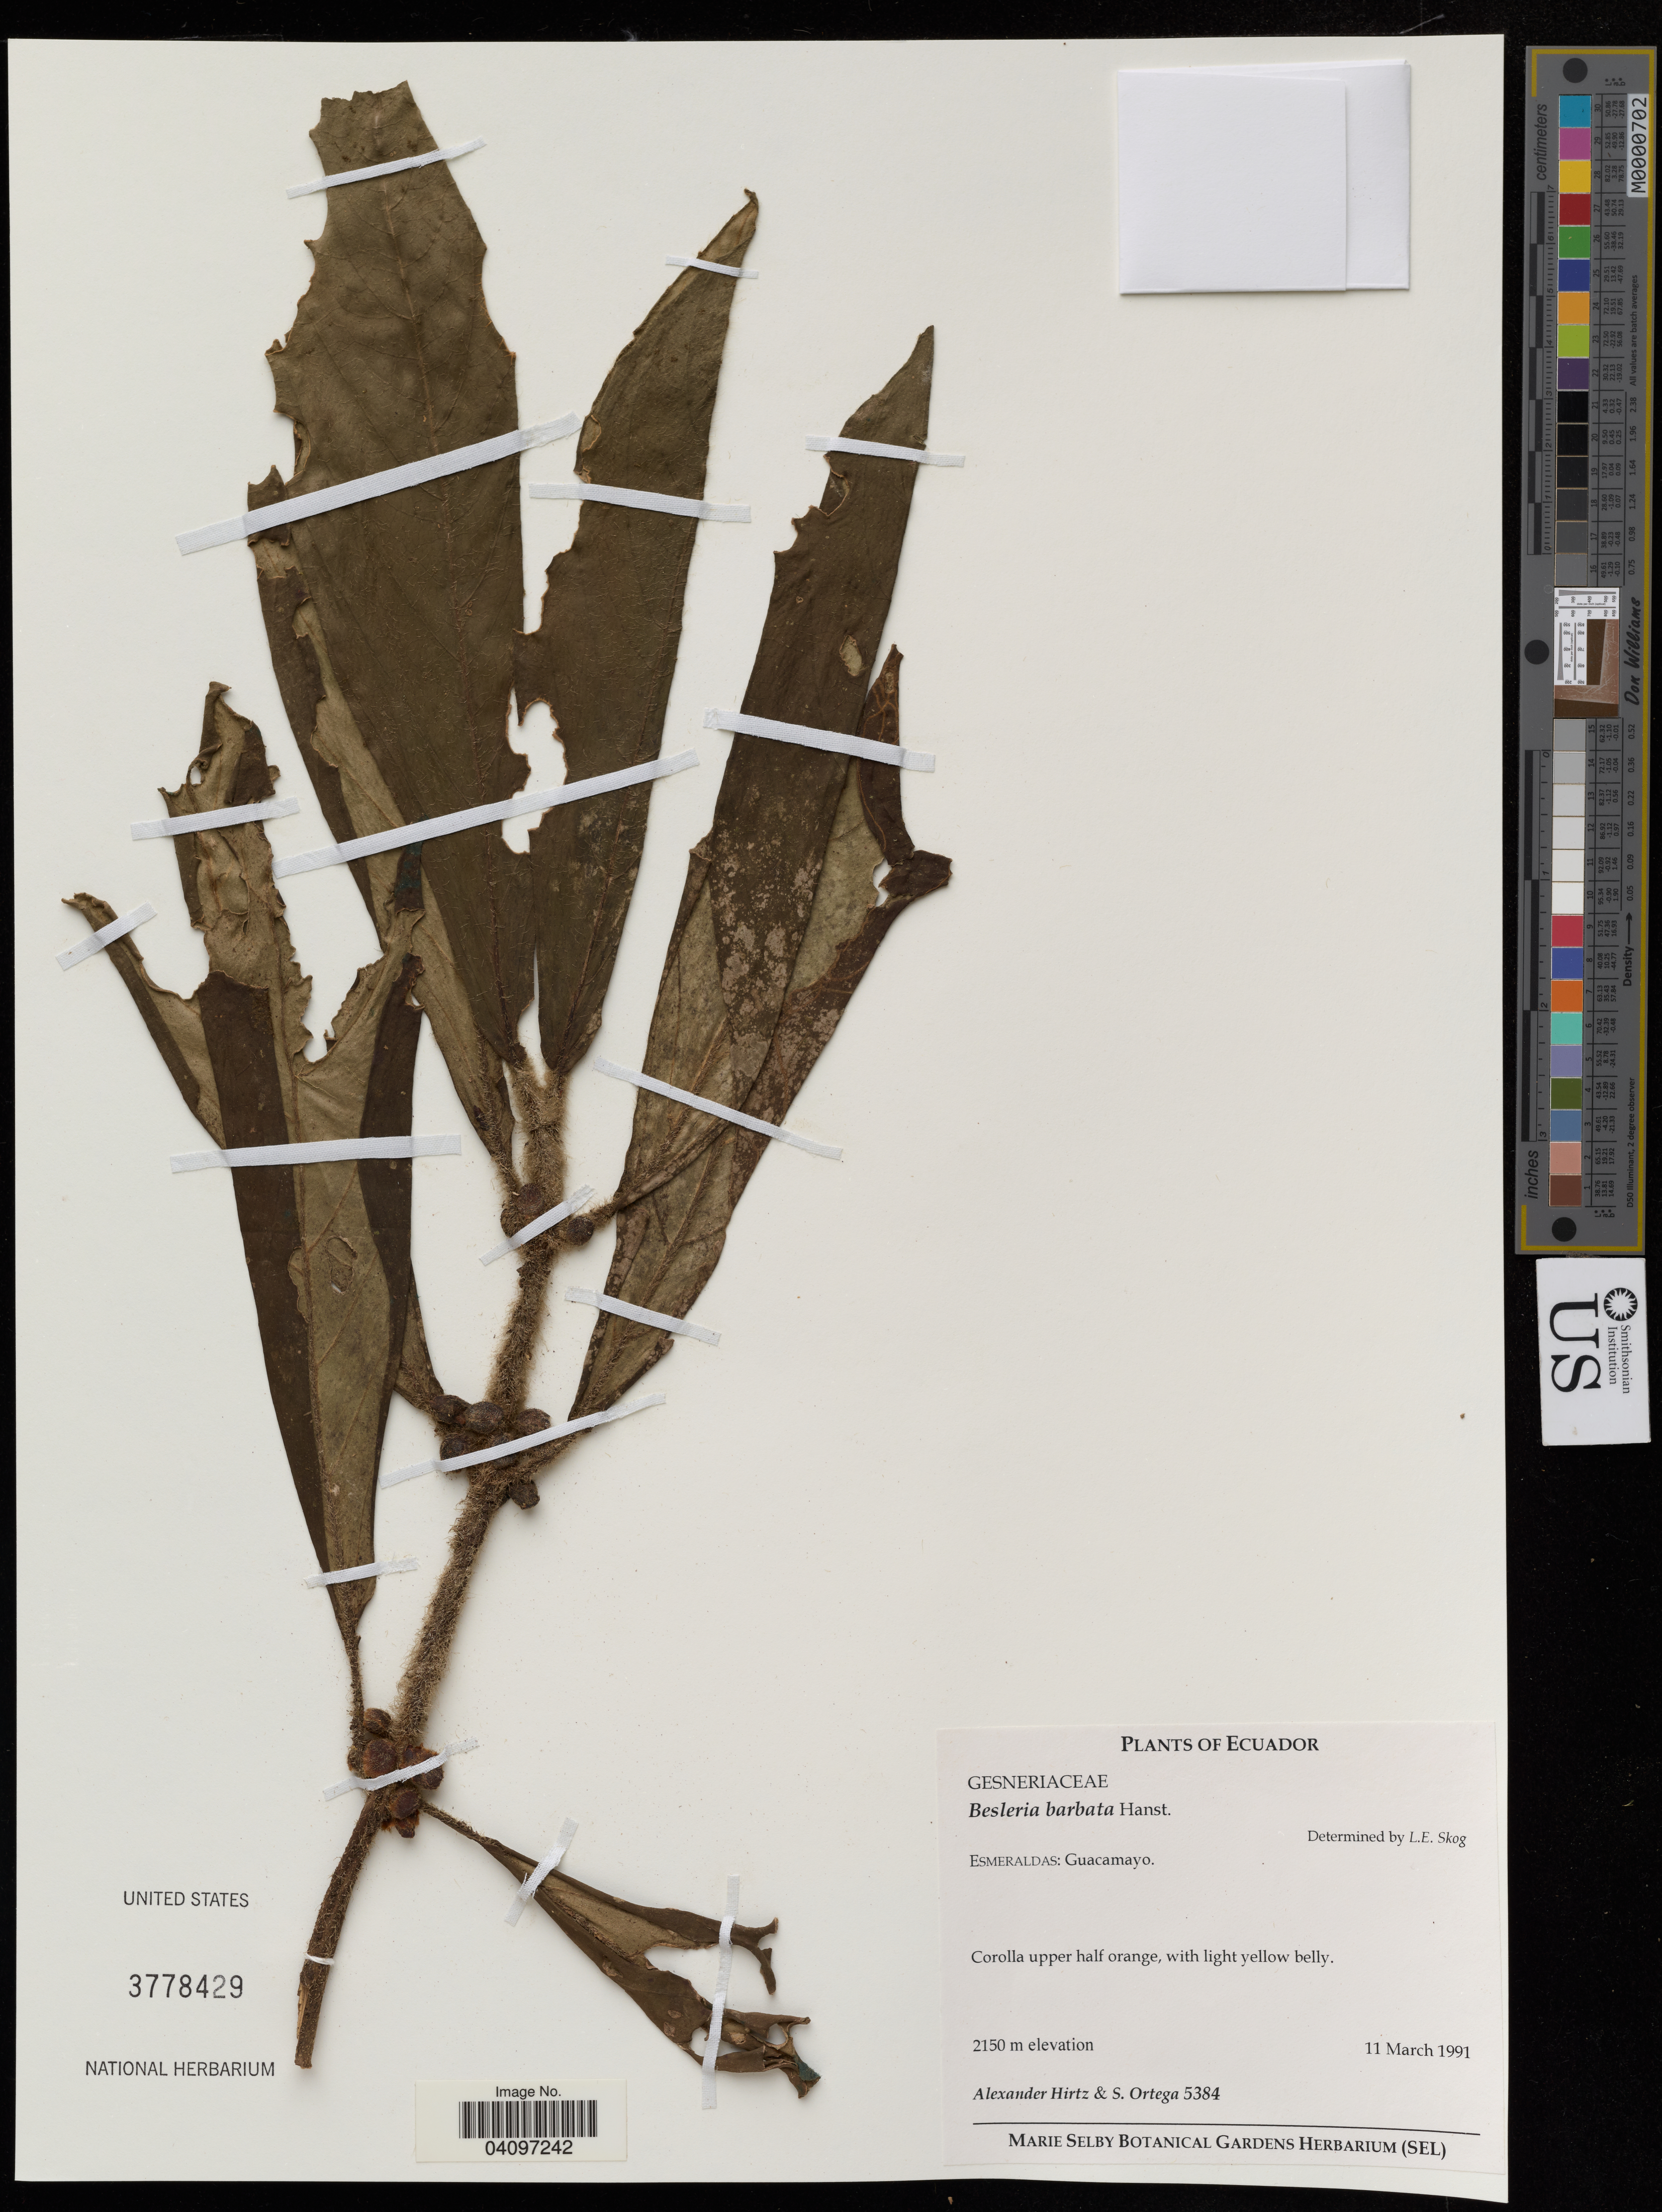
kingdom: Plantae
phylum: Tracheophyta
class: Magnoliopsida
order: Lamiales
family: Gesneriaceae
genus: Besleria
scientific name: Besleria barbata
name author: (Poepp.) Hanst.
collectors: A. Hirtz & S. Ortega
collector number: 5384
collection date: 1991-03-11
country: Ecuador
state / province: Esmeraldas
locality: Guacamayo.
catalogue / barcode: US 3778429